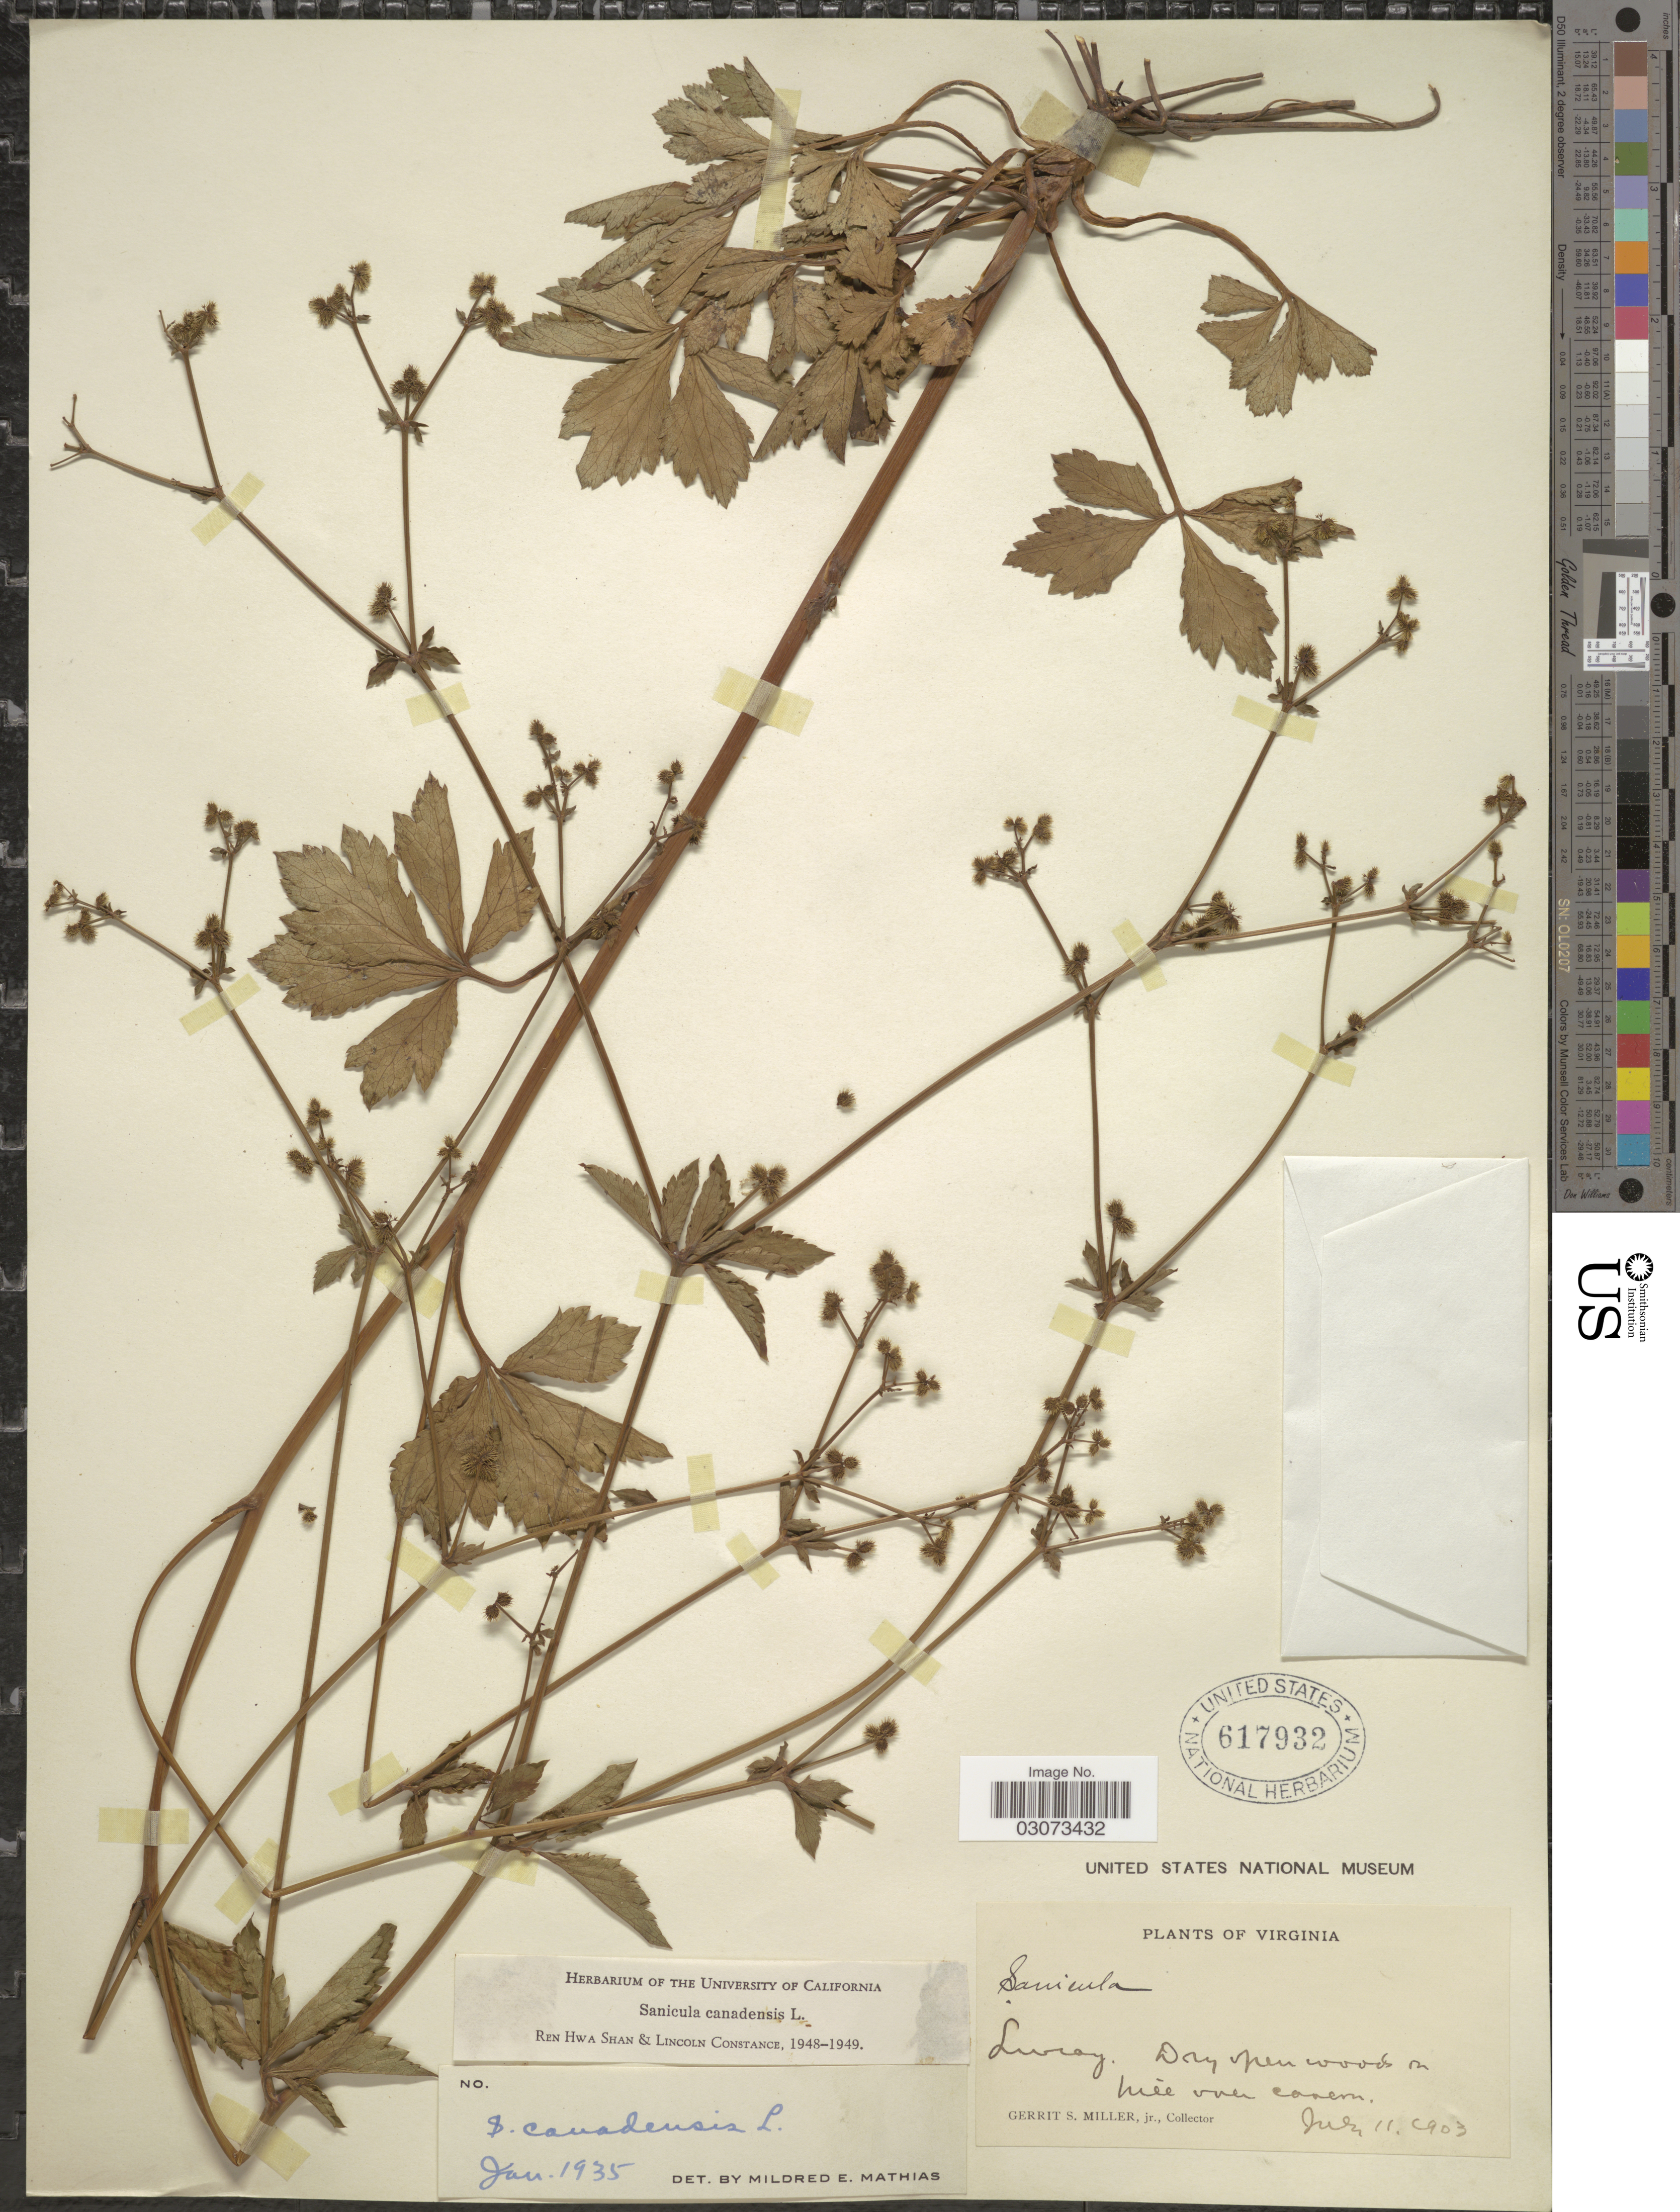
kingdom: Plantae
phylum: Tracheophyta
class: Magnoliopsida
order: Apiales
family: Apiaceae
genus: Sanicula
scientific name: Sanicula canadensis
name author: L.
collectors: G. S. Miller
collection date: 1903-07-11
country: United States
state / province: Virginia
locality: Luray.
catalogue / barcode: US 617932